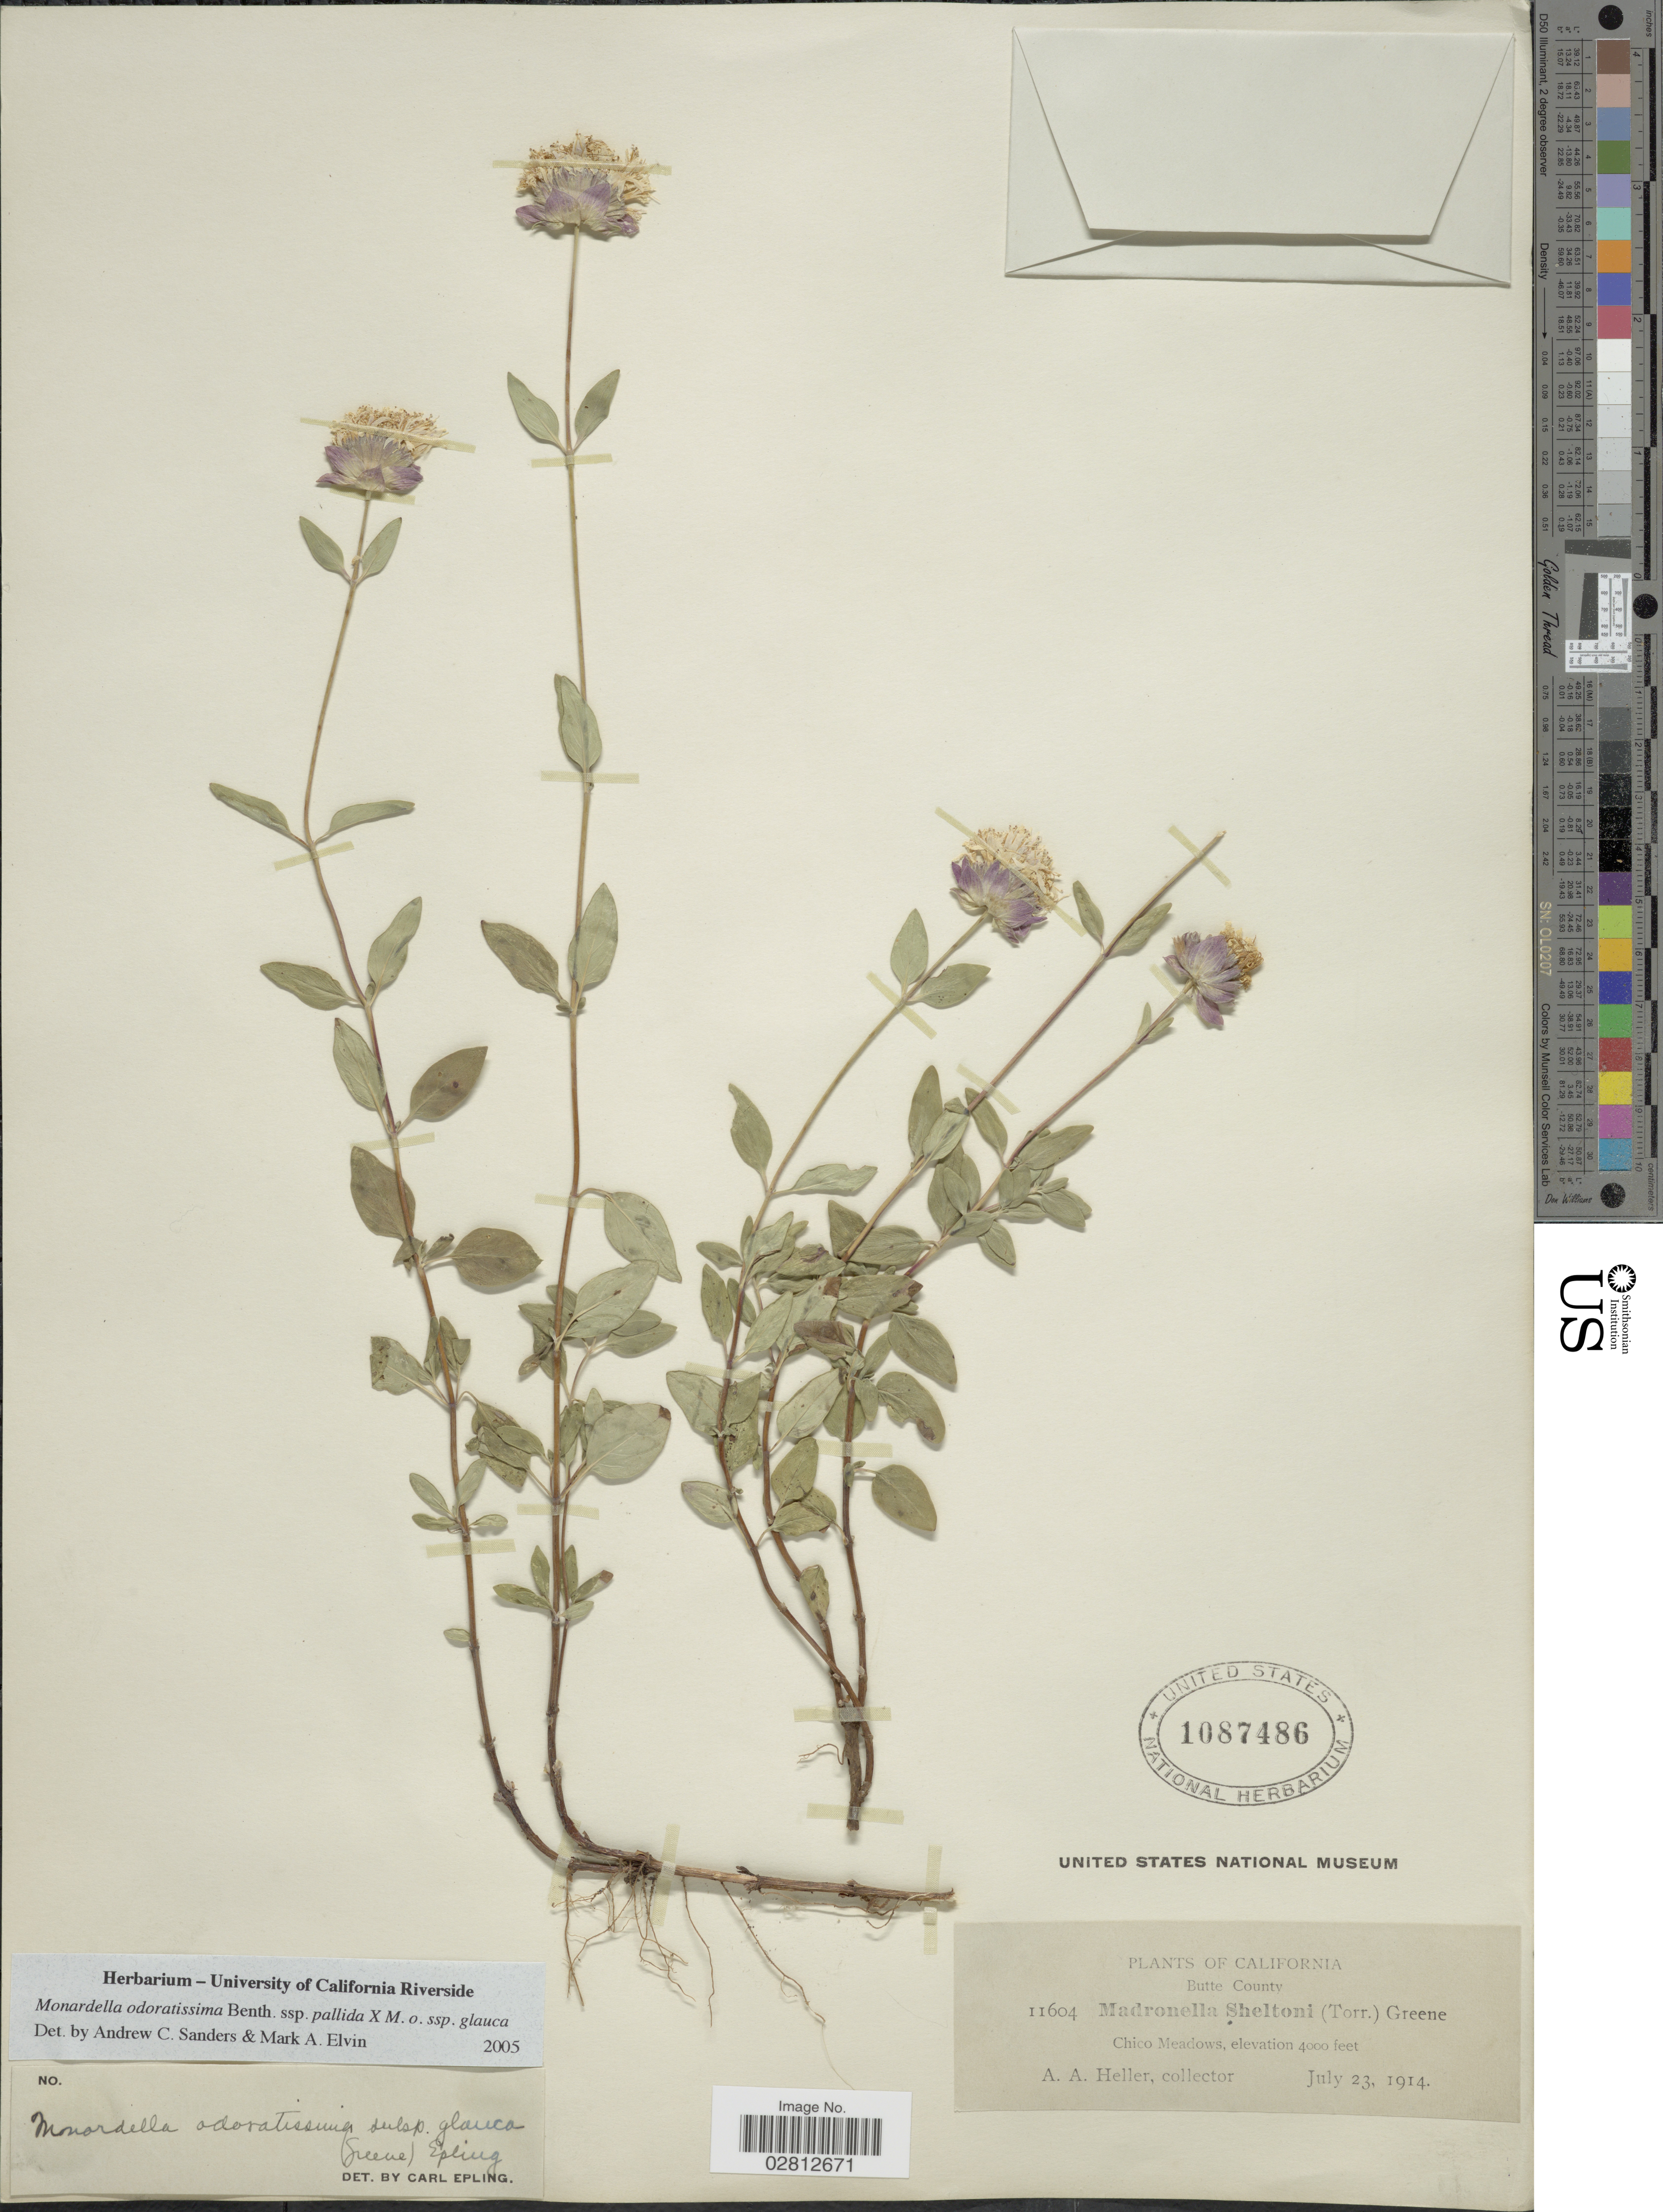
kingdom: Plantae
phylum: Tracheophyta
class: Magnoliopsida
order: Lamiales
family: Lamiaceae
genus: Monardella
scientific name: Monardella odoratissima subsp. pallida x M. odoratissima subsp. obispoensis (Hoover) Brunell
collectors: A. A. Heller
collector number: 11604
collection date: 1914-07-23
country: United States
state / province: California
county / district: Butte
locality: Butte County, Chico Meadows.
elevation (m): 1219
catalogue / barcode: US 1087486